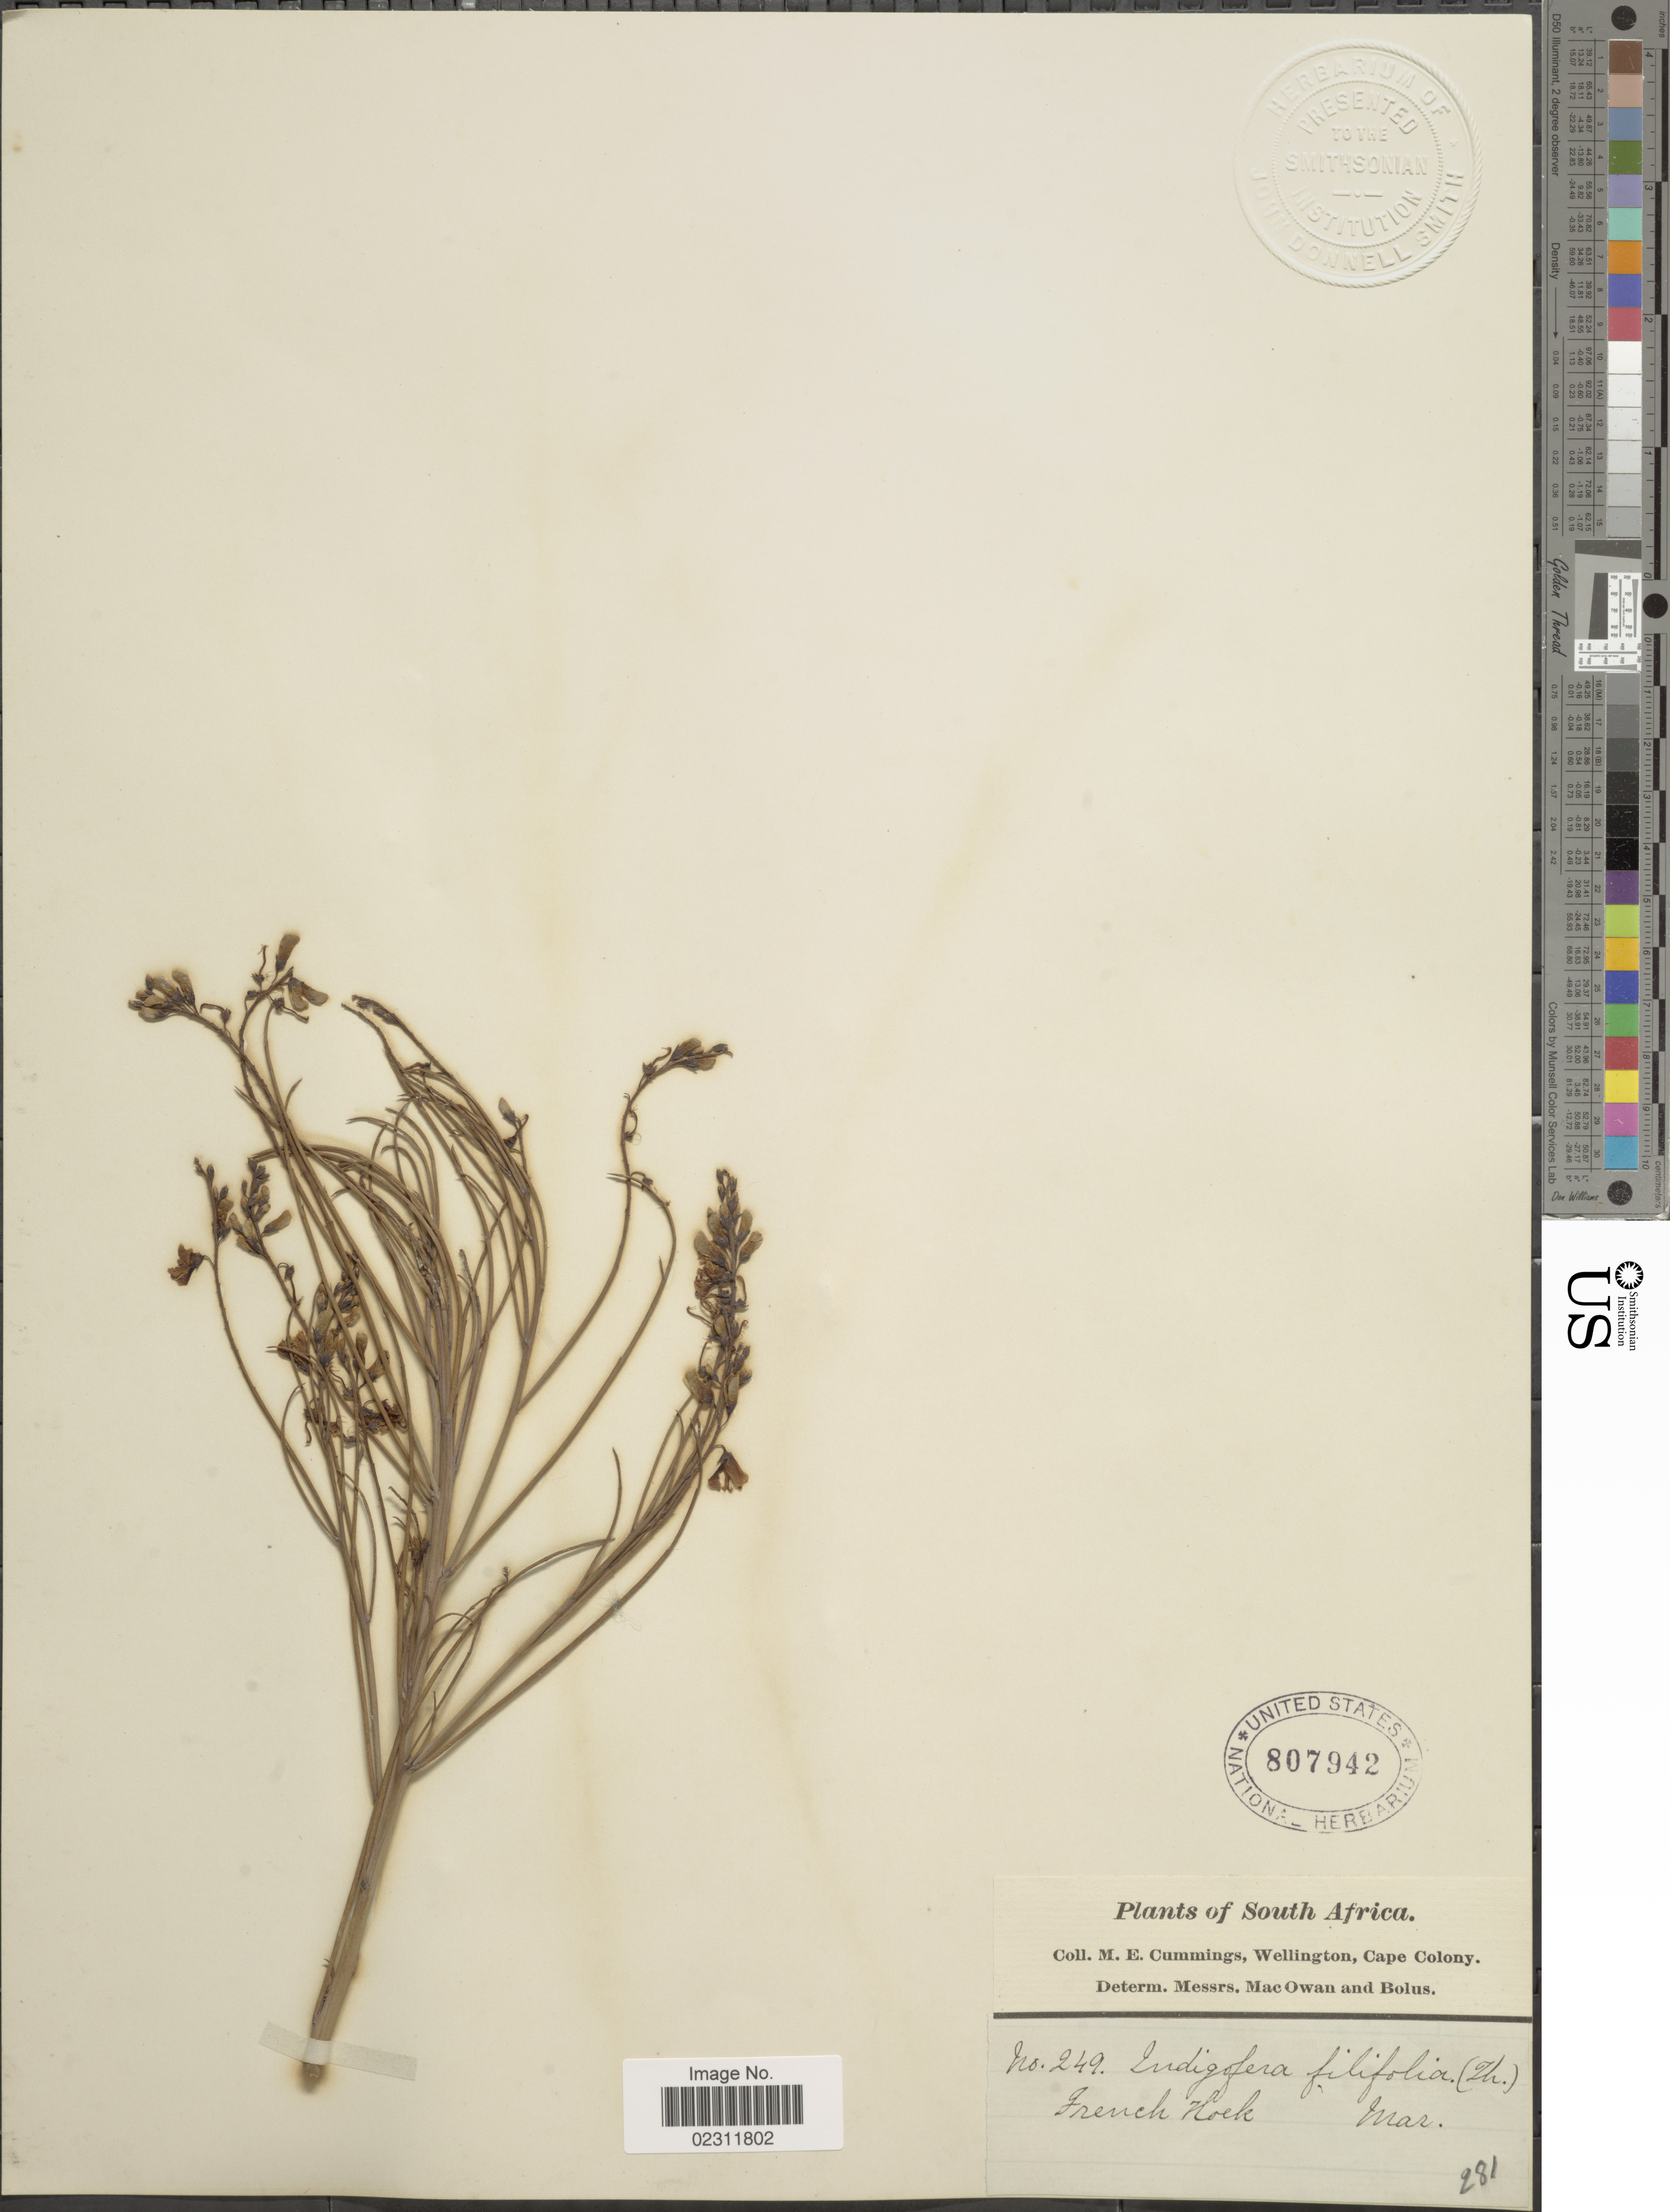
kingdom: Plantae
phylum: Tracheophyta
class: Magnoliopsida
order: Fabales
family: Fabaceae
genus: Indigofera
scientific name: Indigofera filifolia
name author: Thunb.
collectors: M. E. Cummings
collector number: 249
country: South Africa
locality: French Hock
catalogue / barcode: US 807942